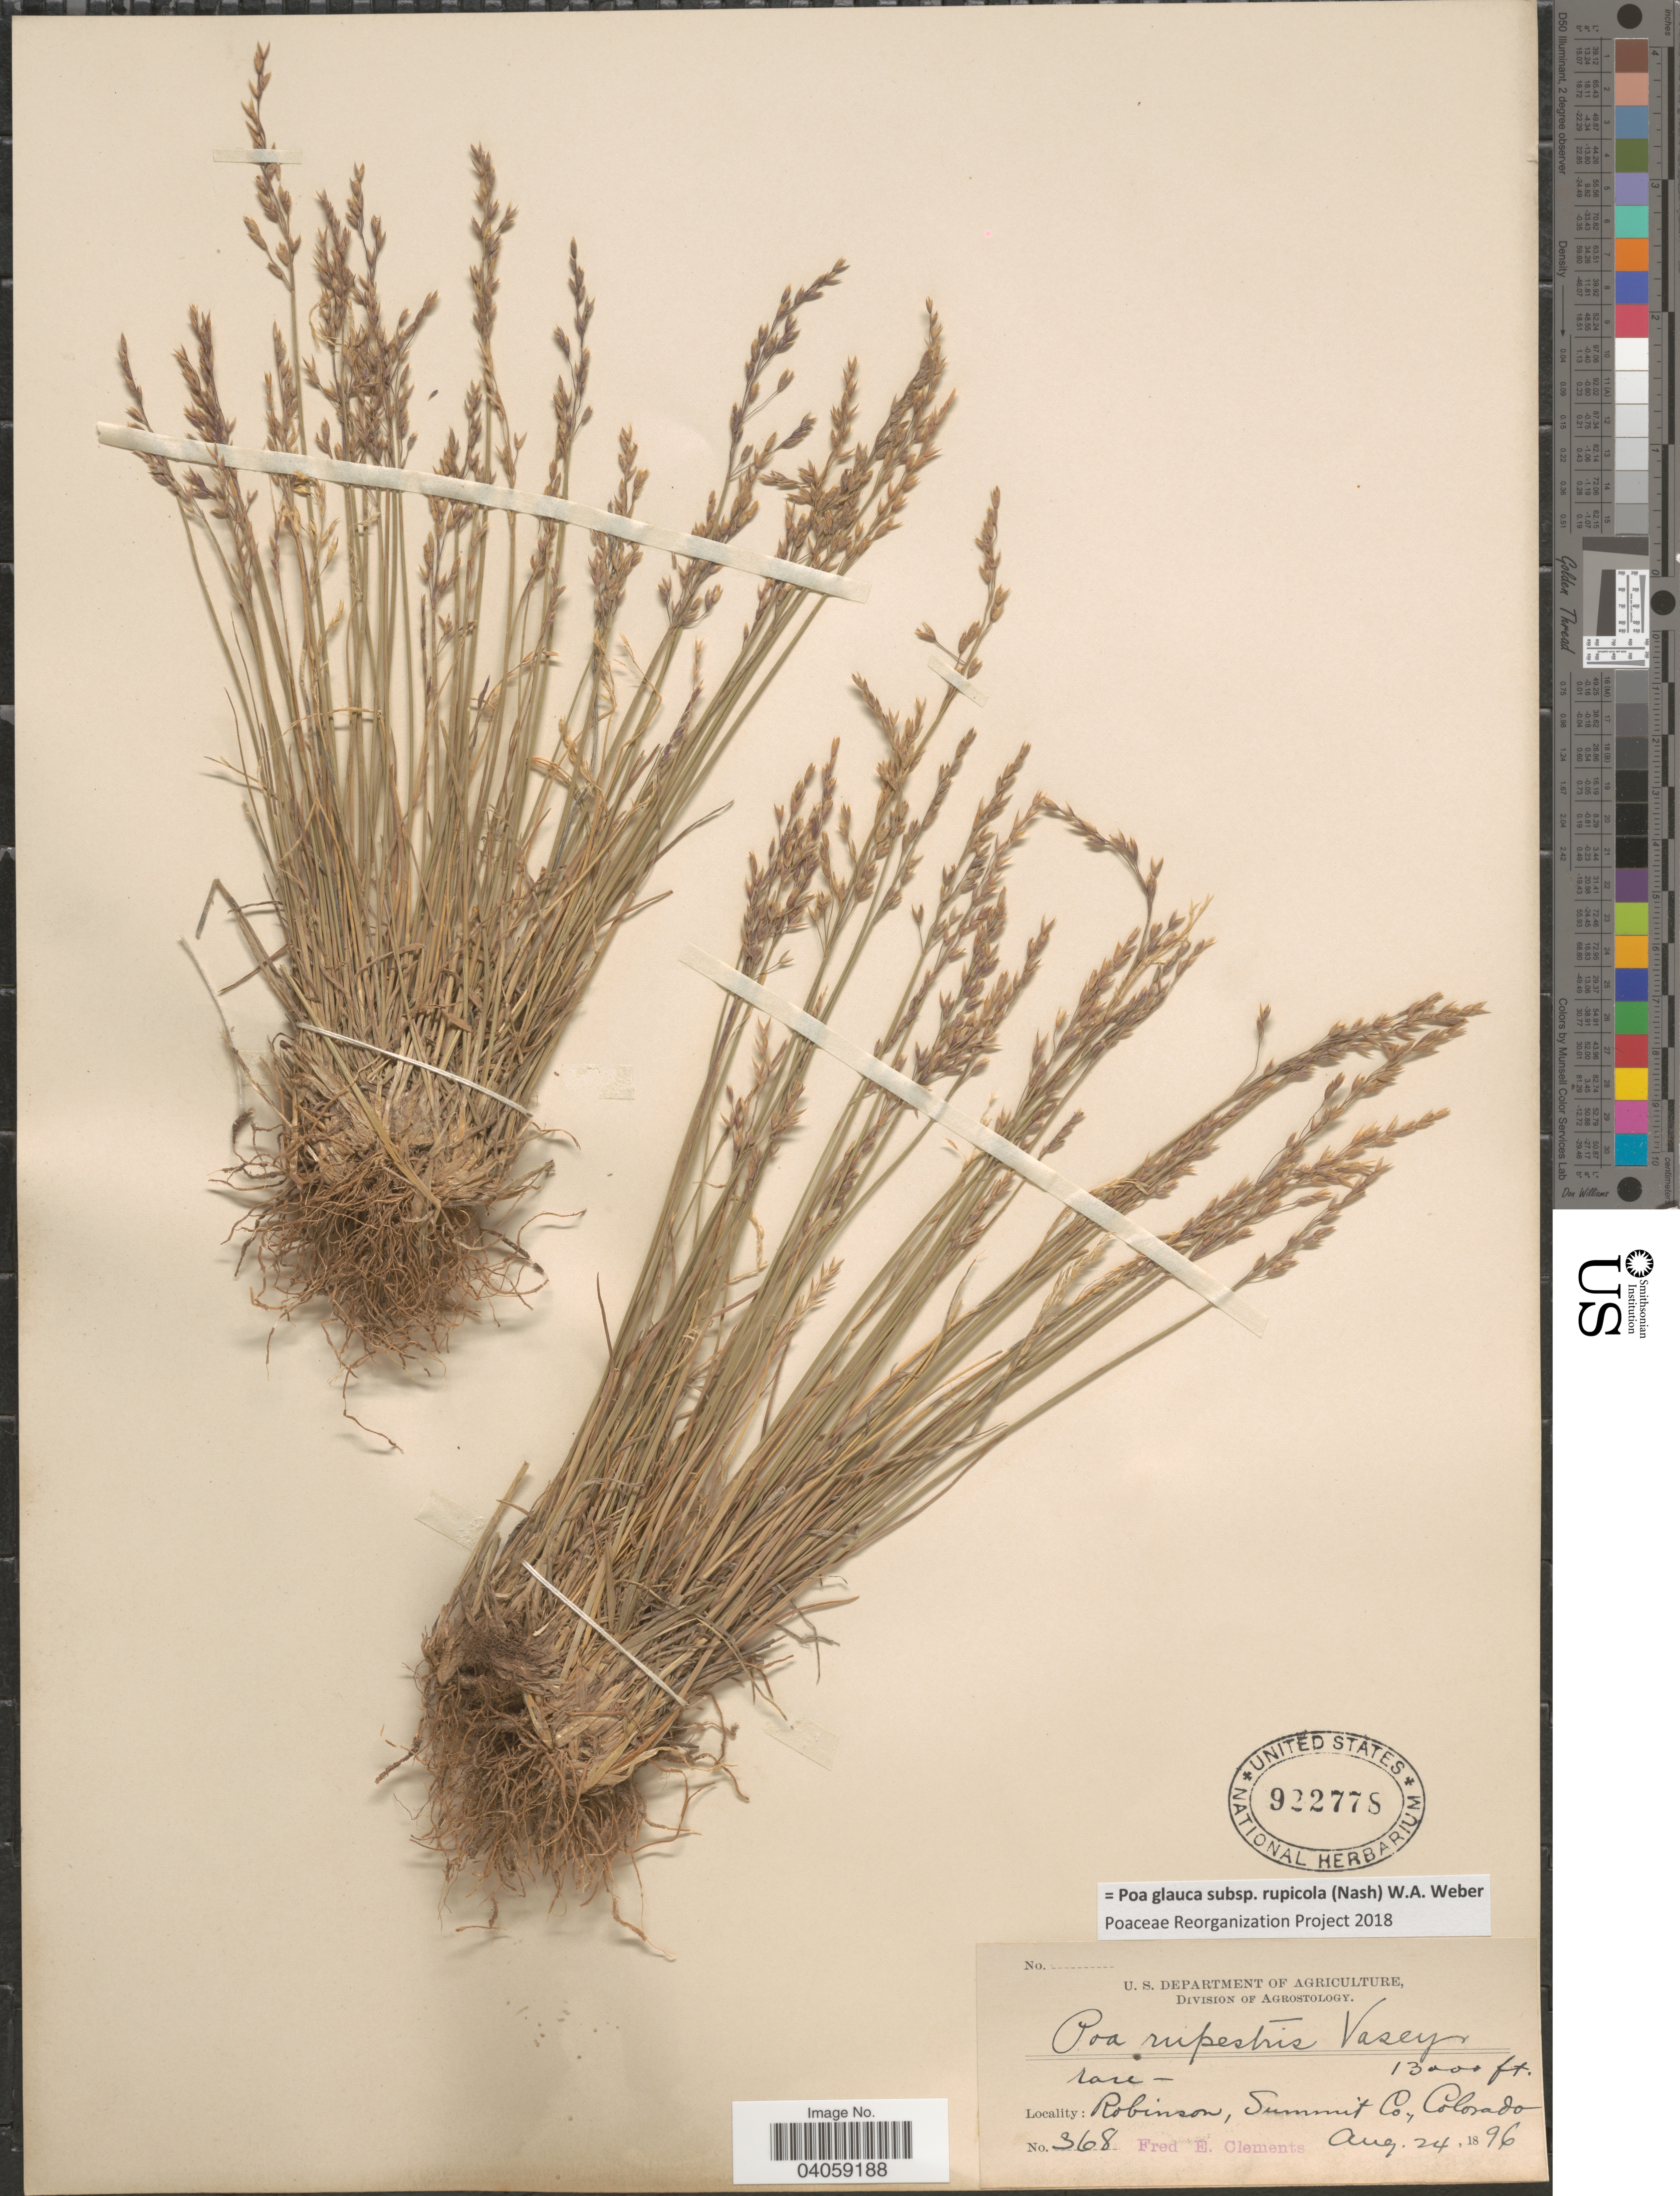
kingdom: Plantae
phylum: Tracheophyta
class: Liliopsida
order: Poales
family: Poaceae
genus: Poa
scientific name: Poa glauca subsp. rupicola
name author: (Nash) W.A. Weber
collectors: F. E. Clements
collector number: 368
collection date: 1896-08-24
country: United States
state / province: Colorado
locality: Robinson, Summit Co.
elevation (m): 3962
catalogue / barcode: US 922778